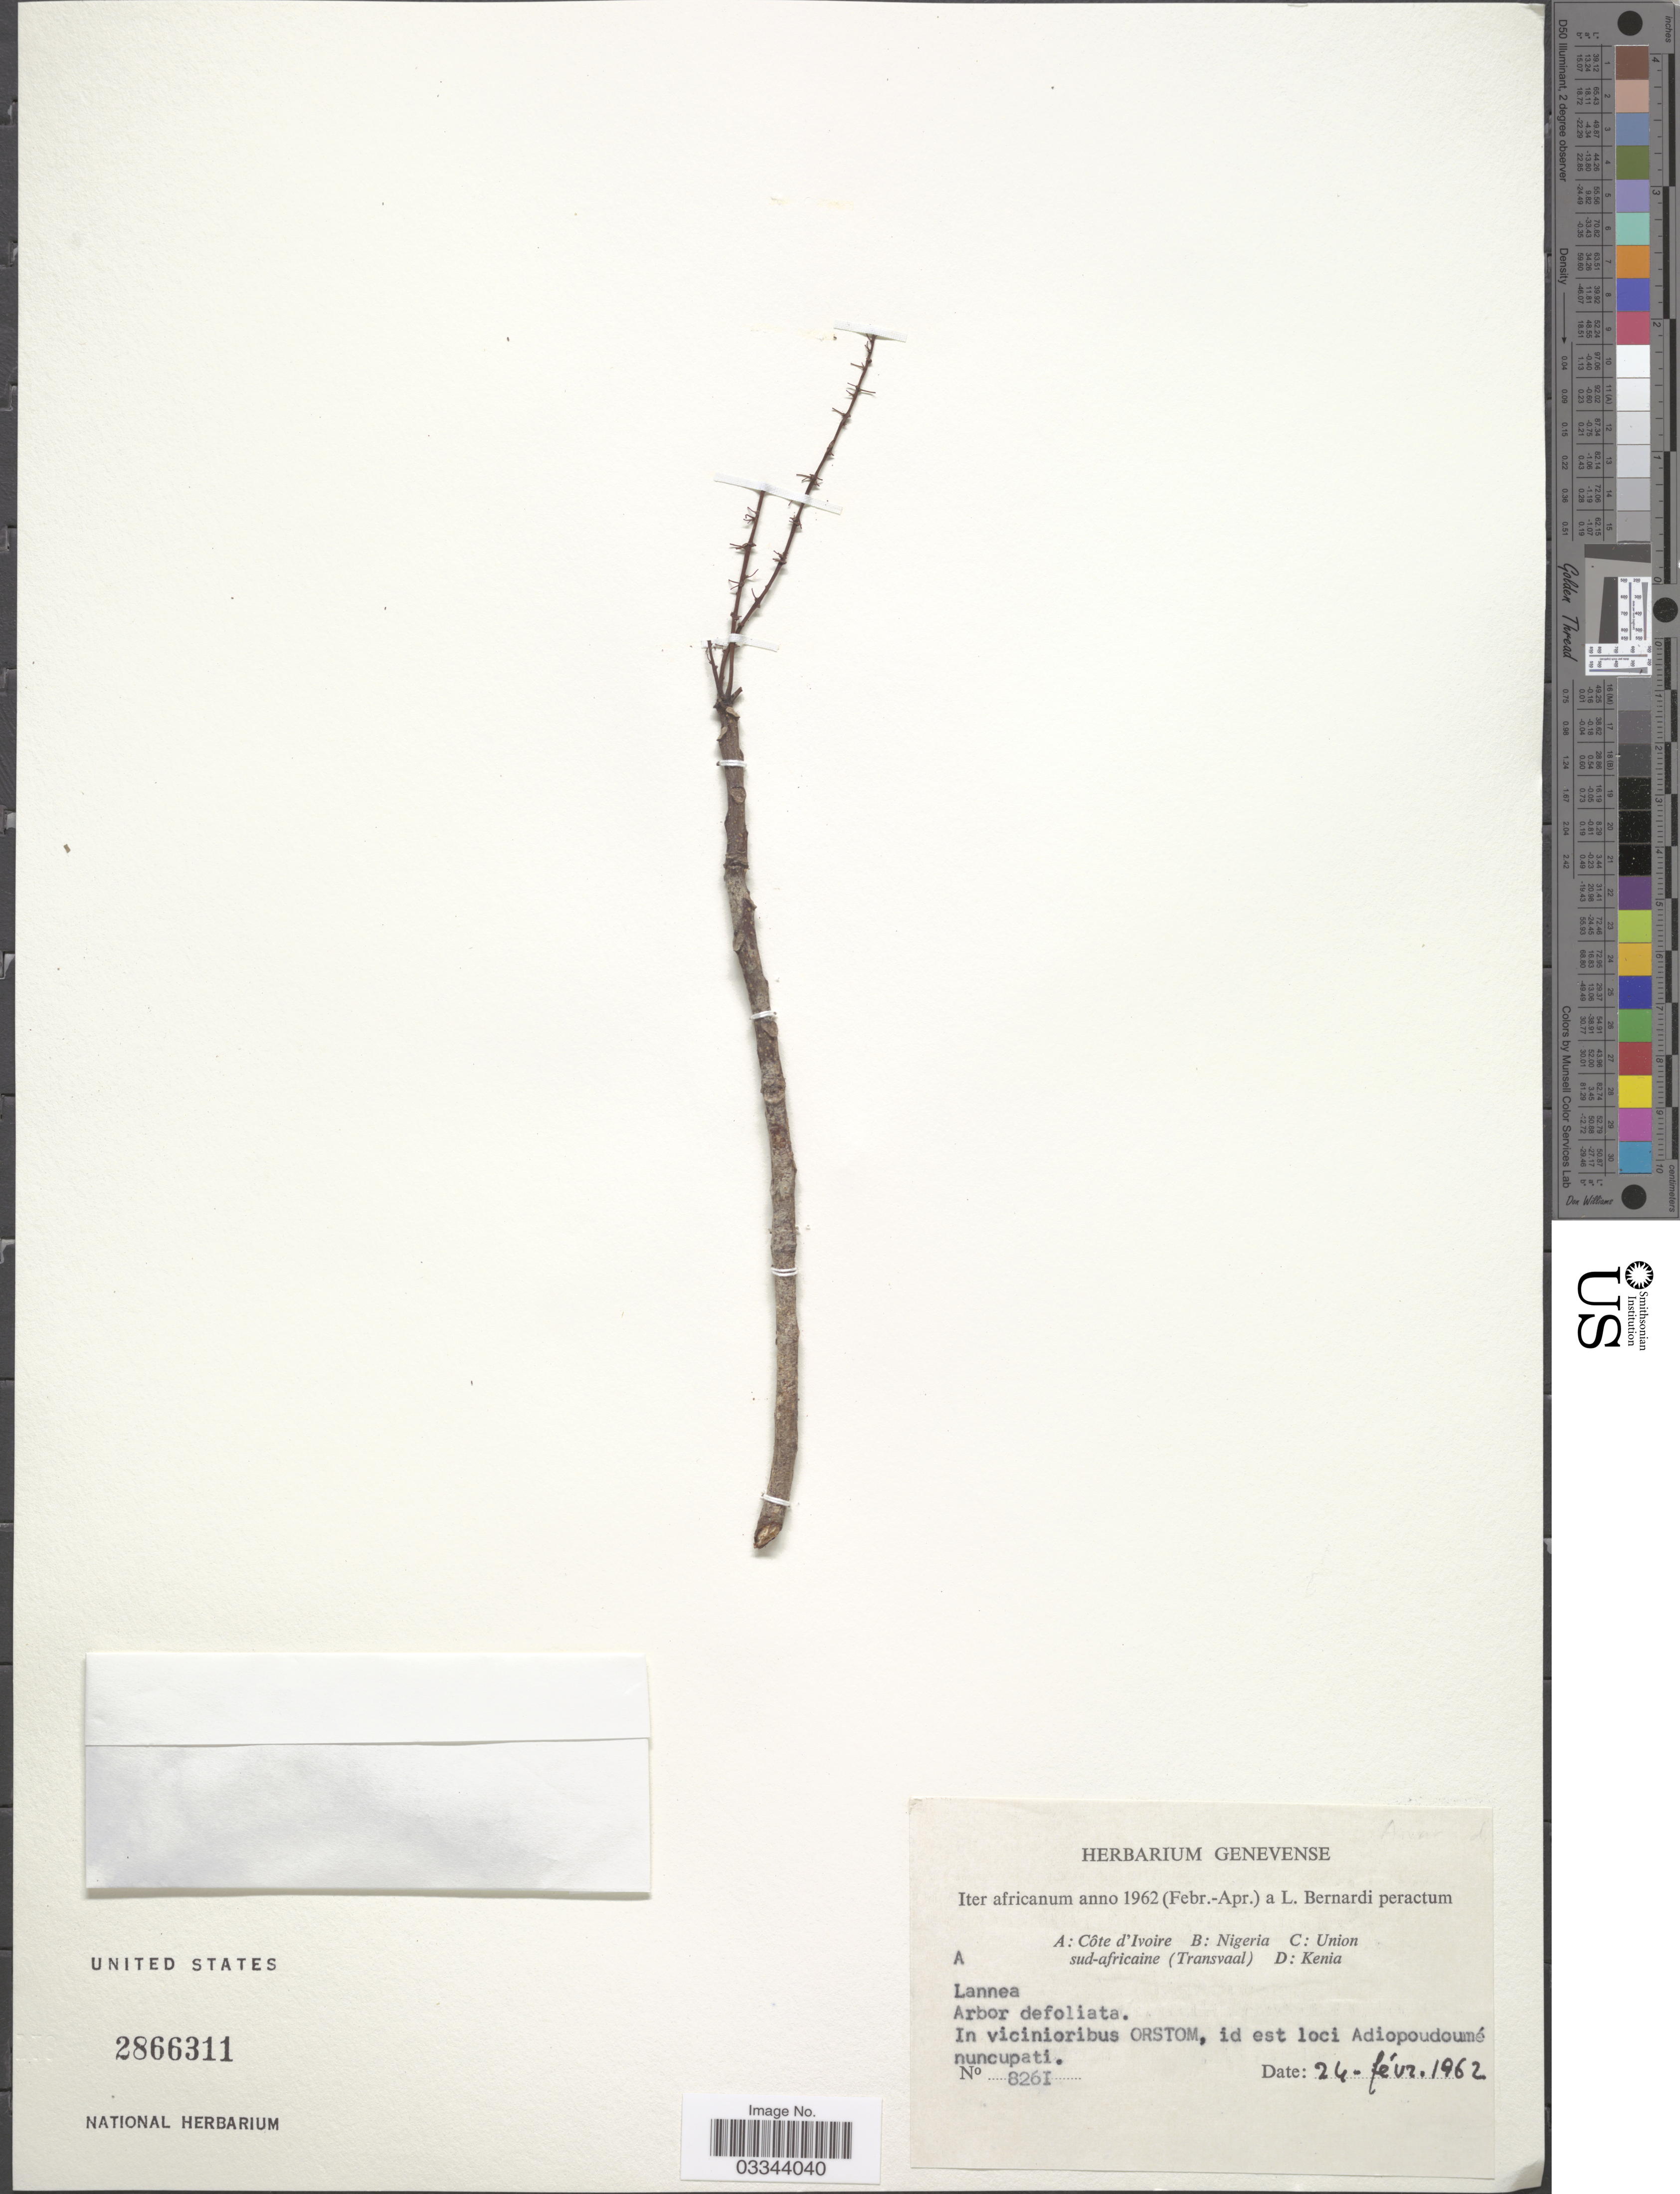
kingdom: Plantae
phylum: Tracheophyta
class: Magnoliopsida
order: Sapindales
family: Anacardiaceae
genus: Lannea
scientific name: Lannea sp.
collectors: L. Bernardi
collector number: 8261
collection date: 1962-02-24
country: Ivory Coast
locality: Côte d'Ivoire. In vicinioribus ORSTOM, id est loci Adiopoudoumé nuncupati.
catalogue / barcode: US 2866311